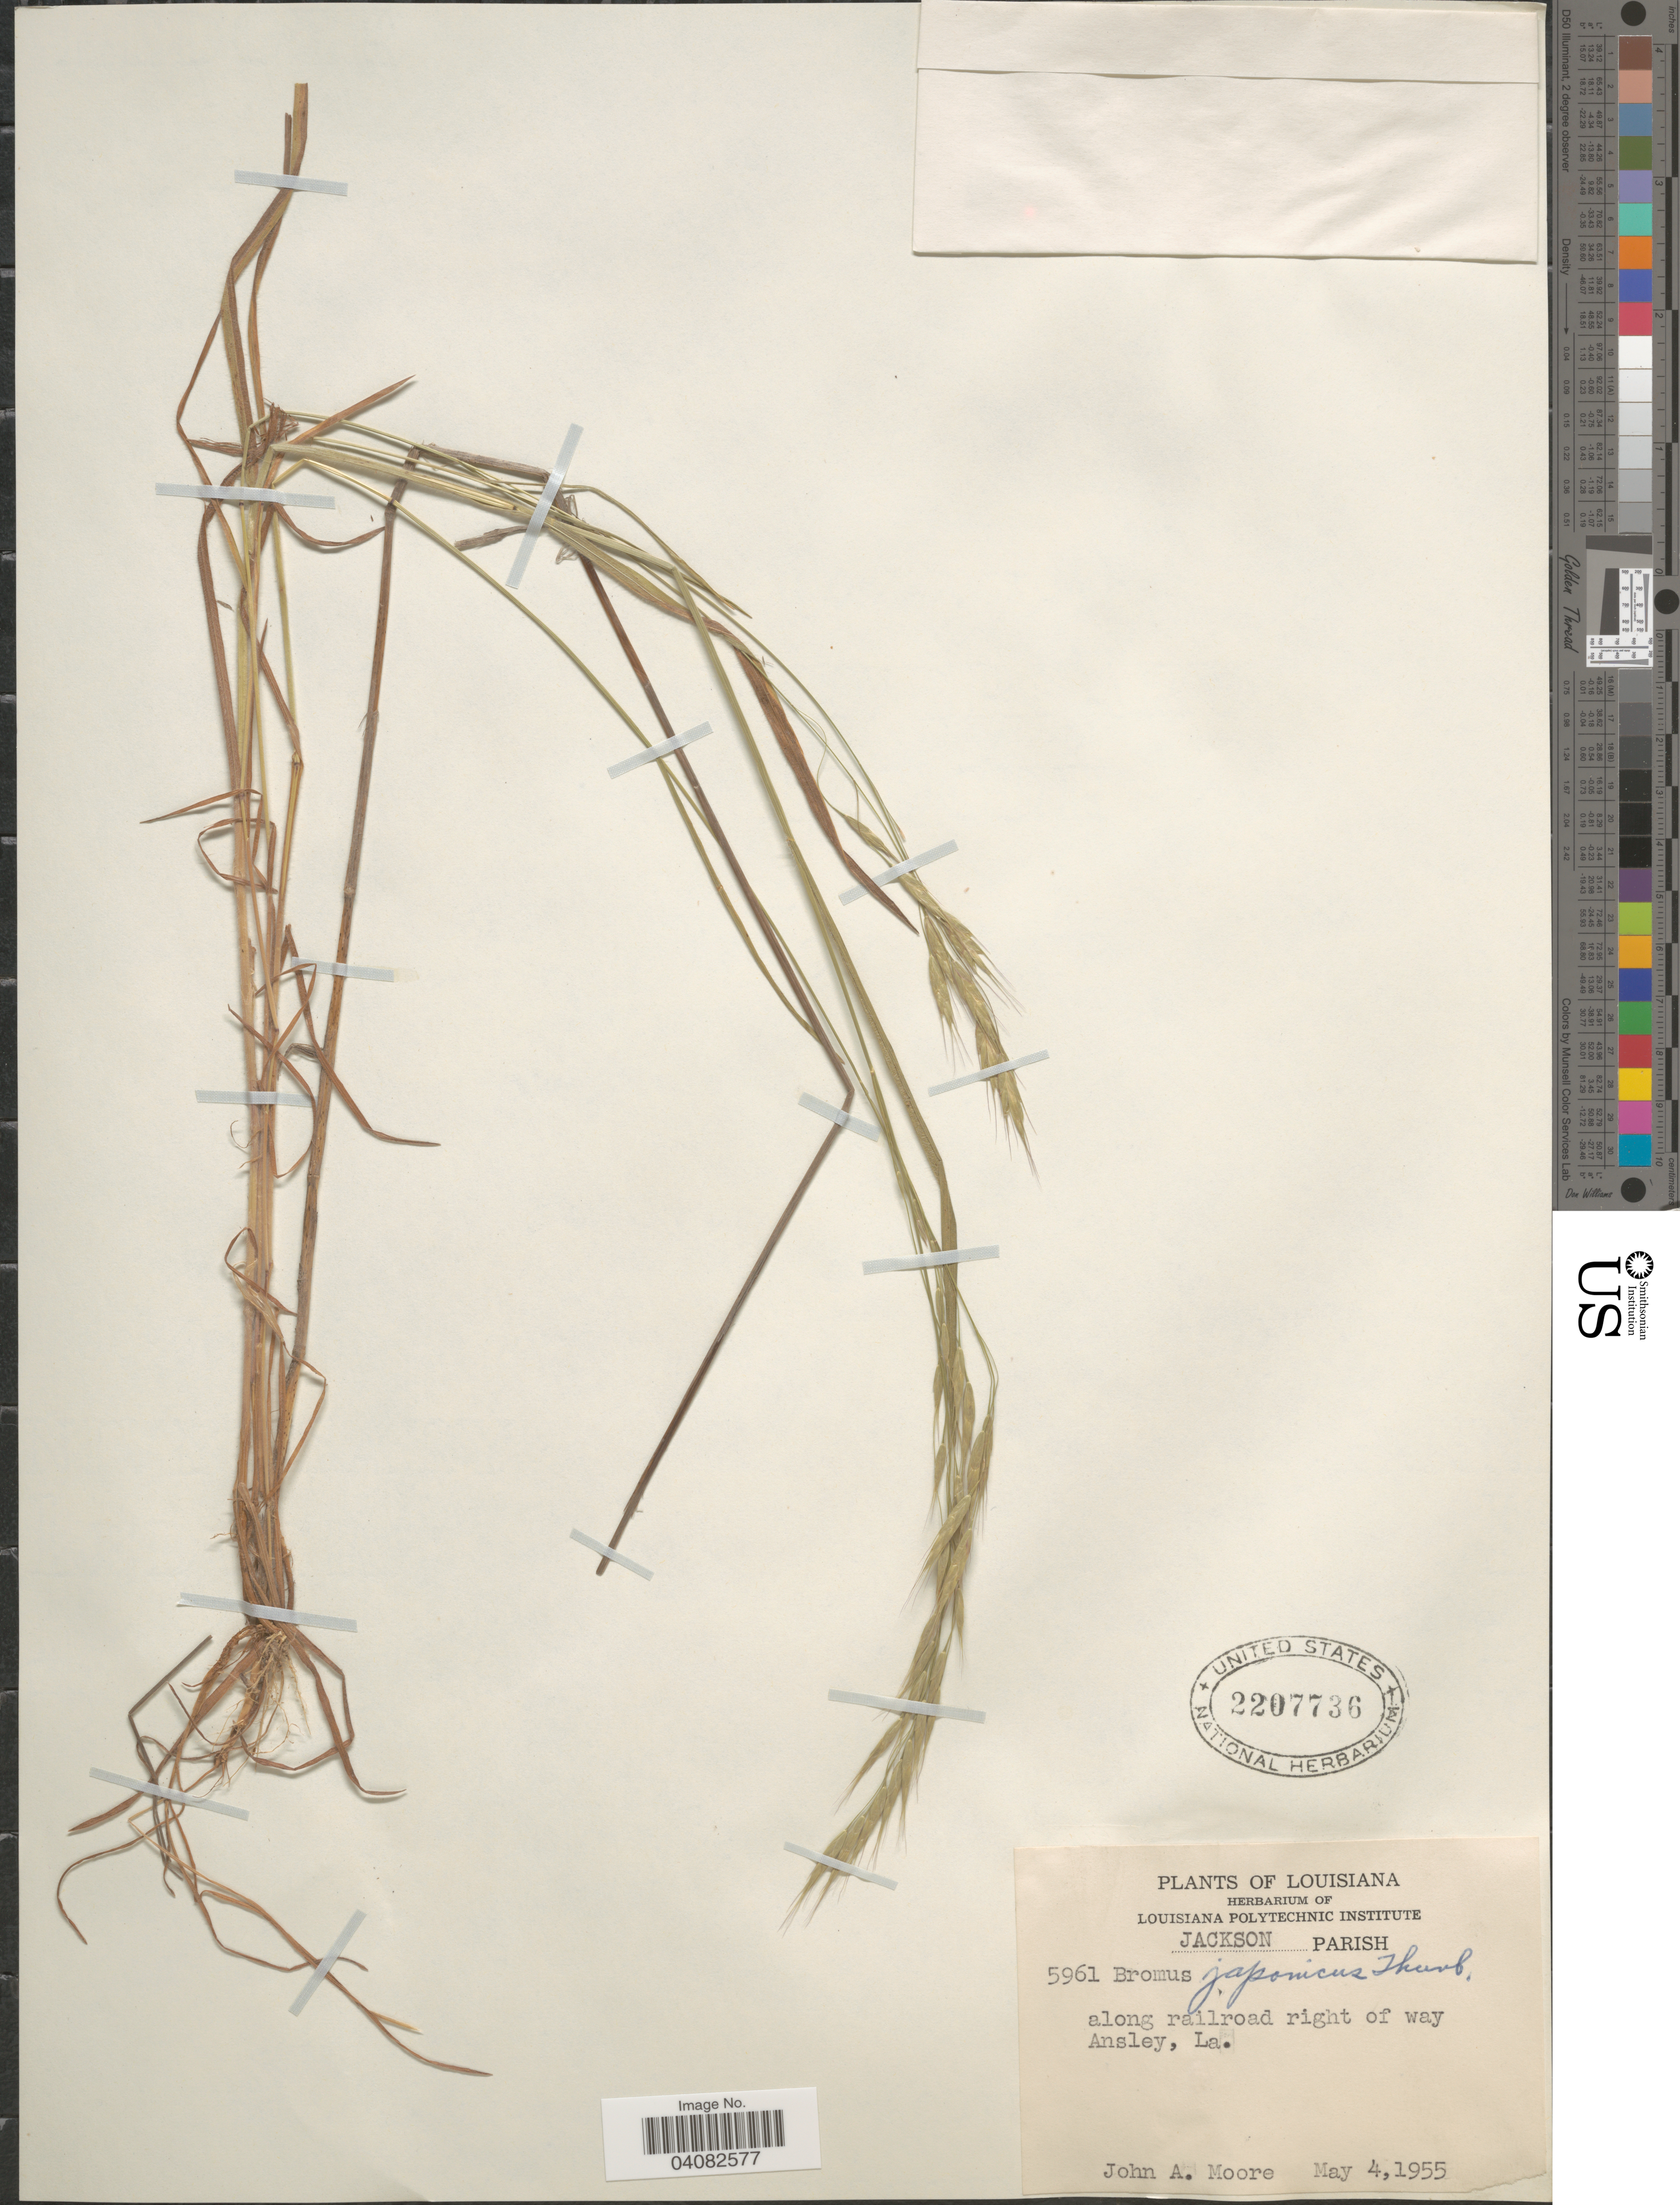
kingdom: Plantae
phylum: Tracheophyta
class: Liliopsida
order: Poales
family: Poaceae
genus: Bromus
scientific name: Bromus japonicus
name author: Houtt.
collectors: J. A. Moore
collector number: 5961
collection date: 1955-05-04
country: United States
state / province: Louisiana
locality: Jackson Parish. Along railroad right of way Ansley.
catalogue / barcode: US 2207736